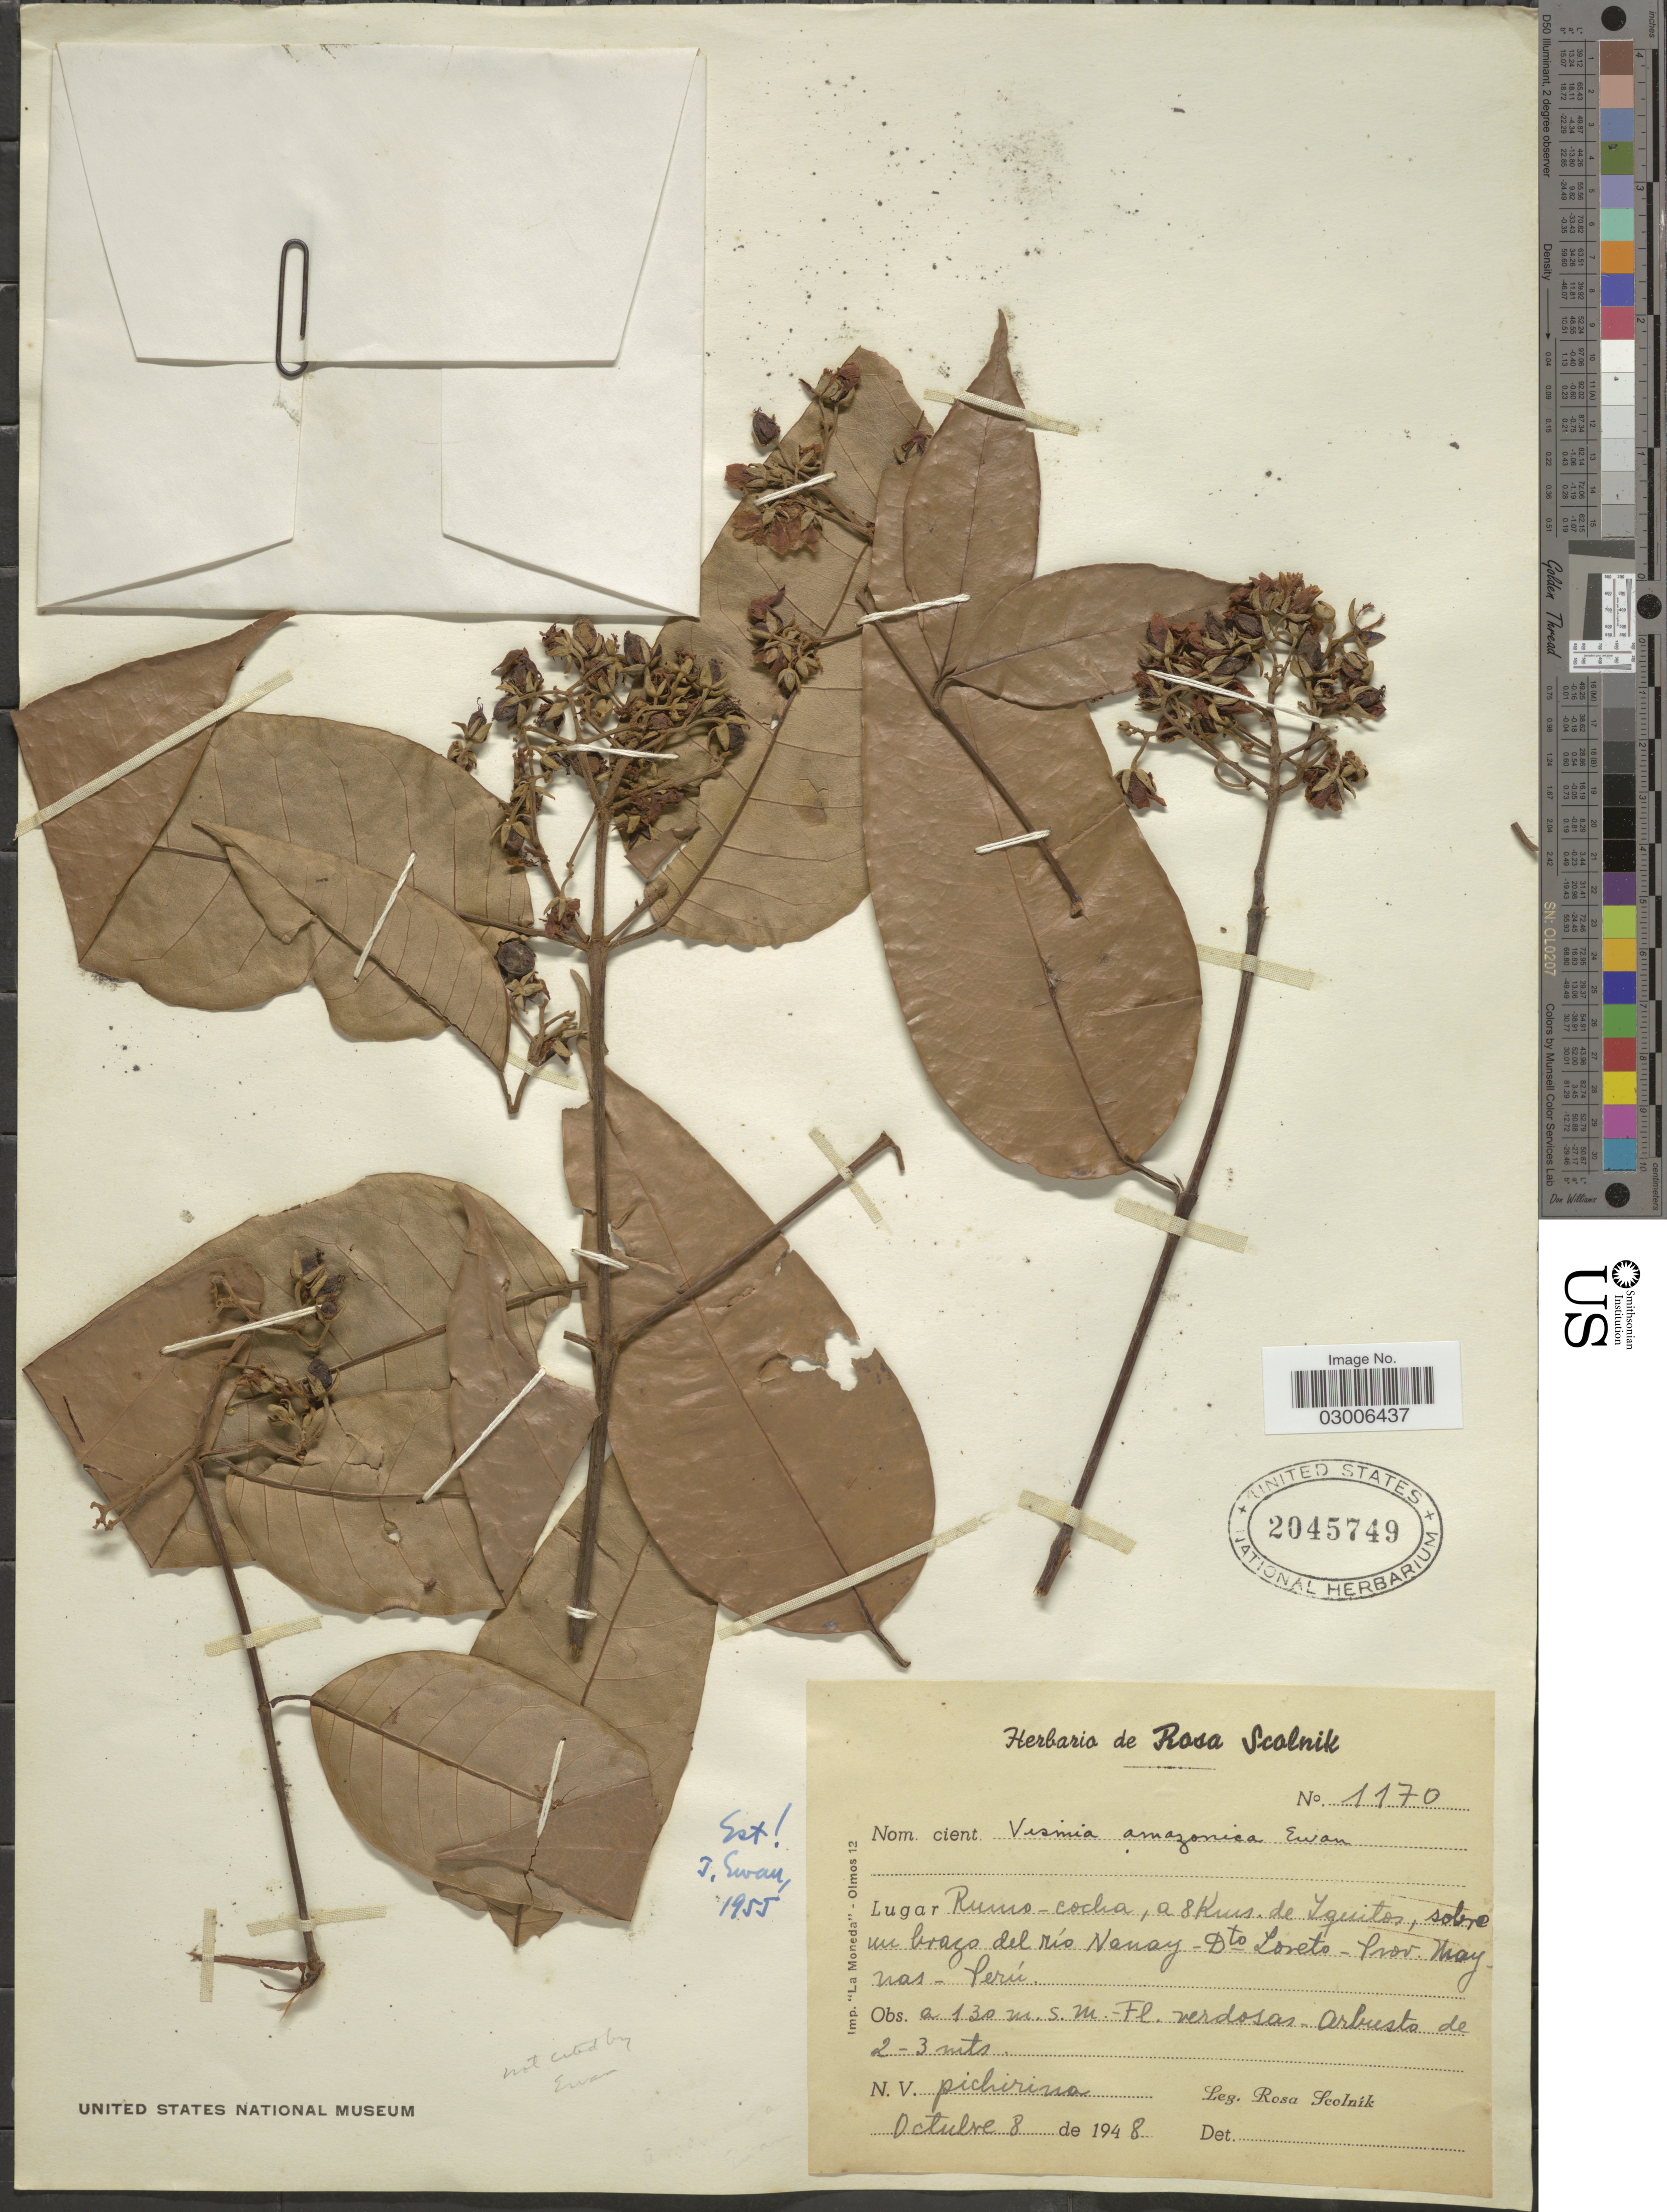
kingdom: Plantae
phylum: Tracheophyta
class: Magnoliopsida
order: Malpighiales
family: Hypericaceae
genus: Vismia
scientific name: Vismia amazonica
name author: Ewan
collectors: R. Scolnik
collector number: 1170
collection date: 1948-10-08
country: Peru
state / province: Loreto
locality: Rumo-cocha, a 8 Kms. de Iquitos, sobre un brazo del río Nanay, Dto. Loreto, Prov. Maynas.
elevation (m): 130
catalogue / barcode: US 2045749